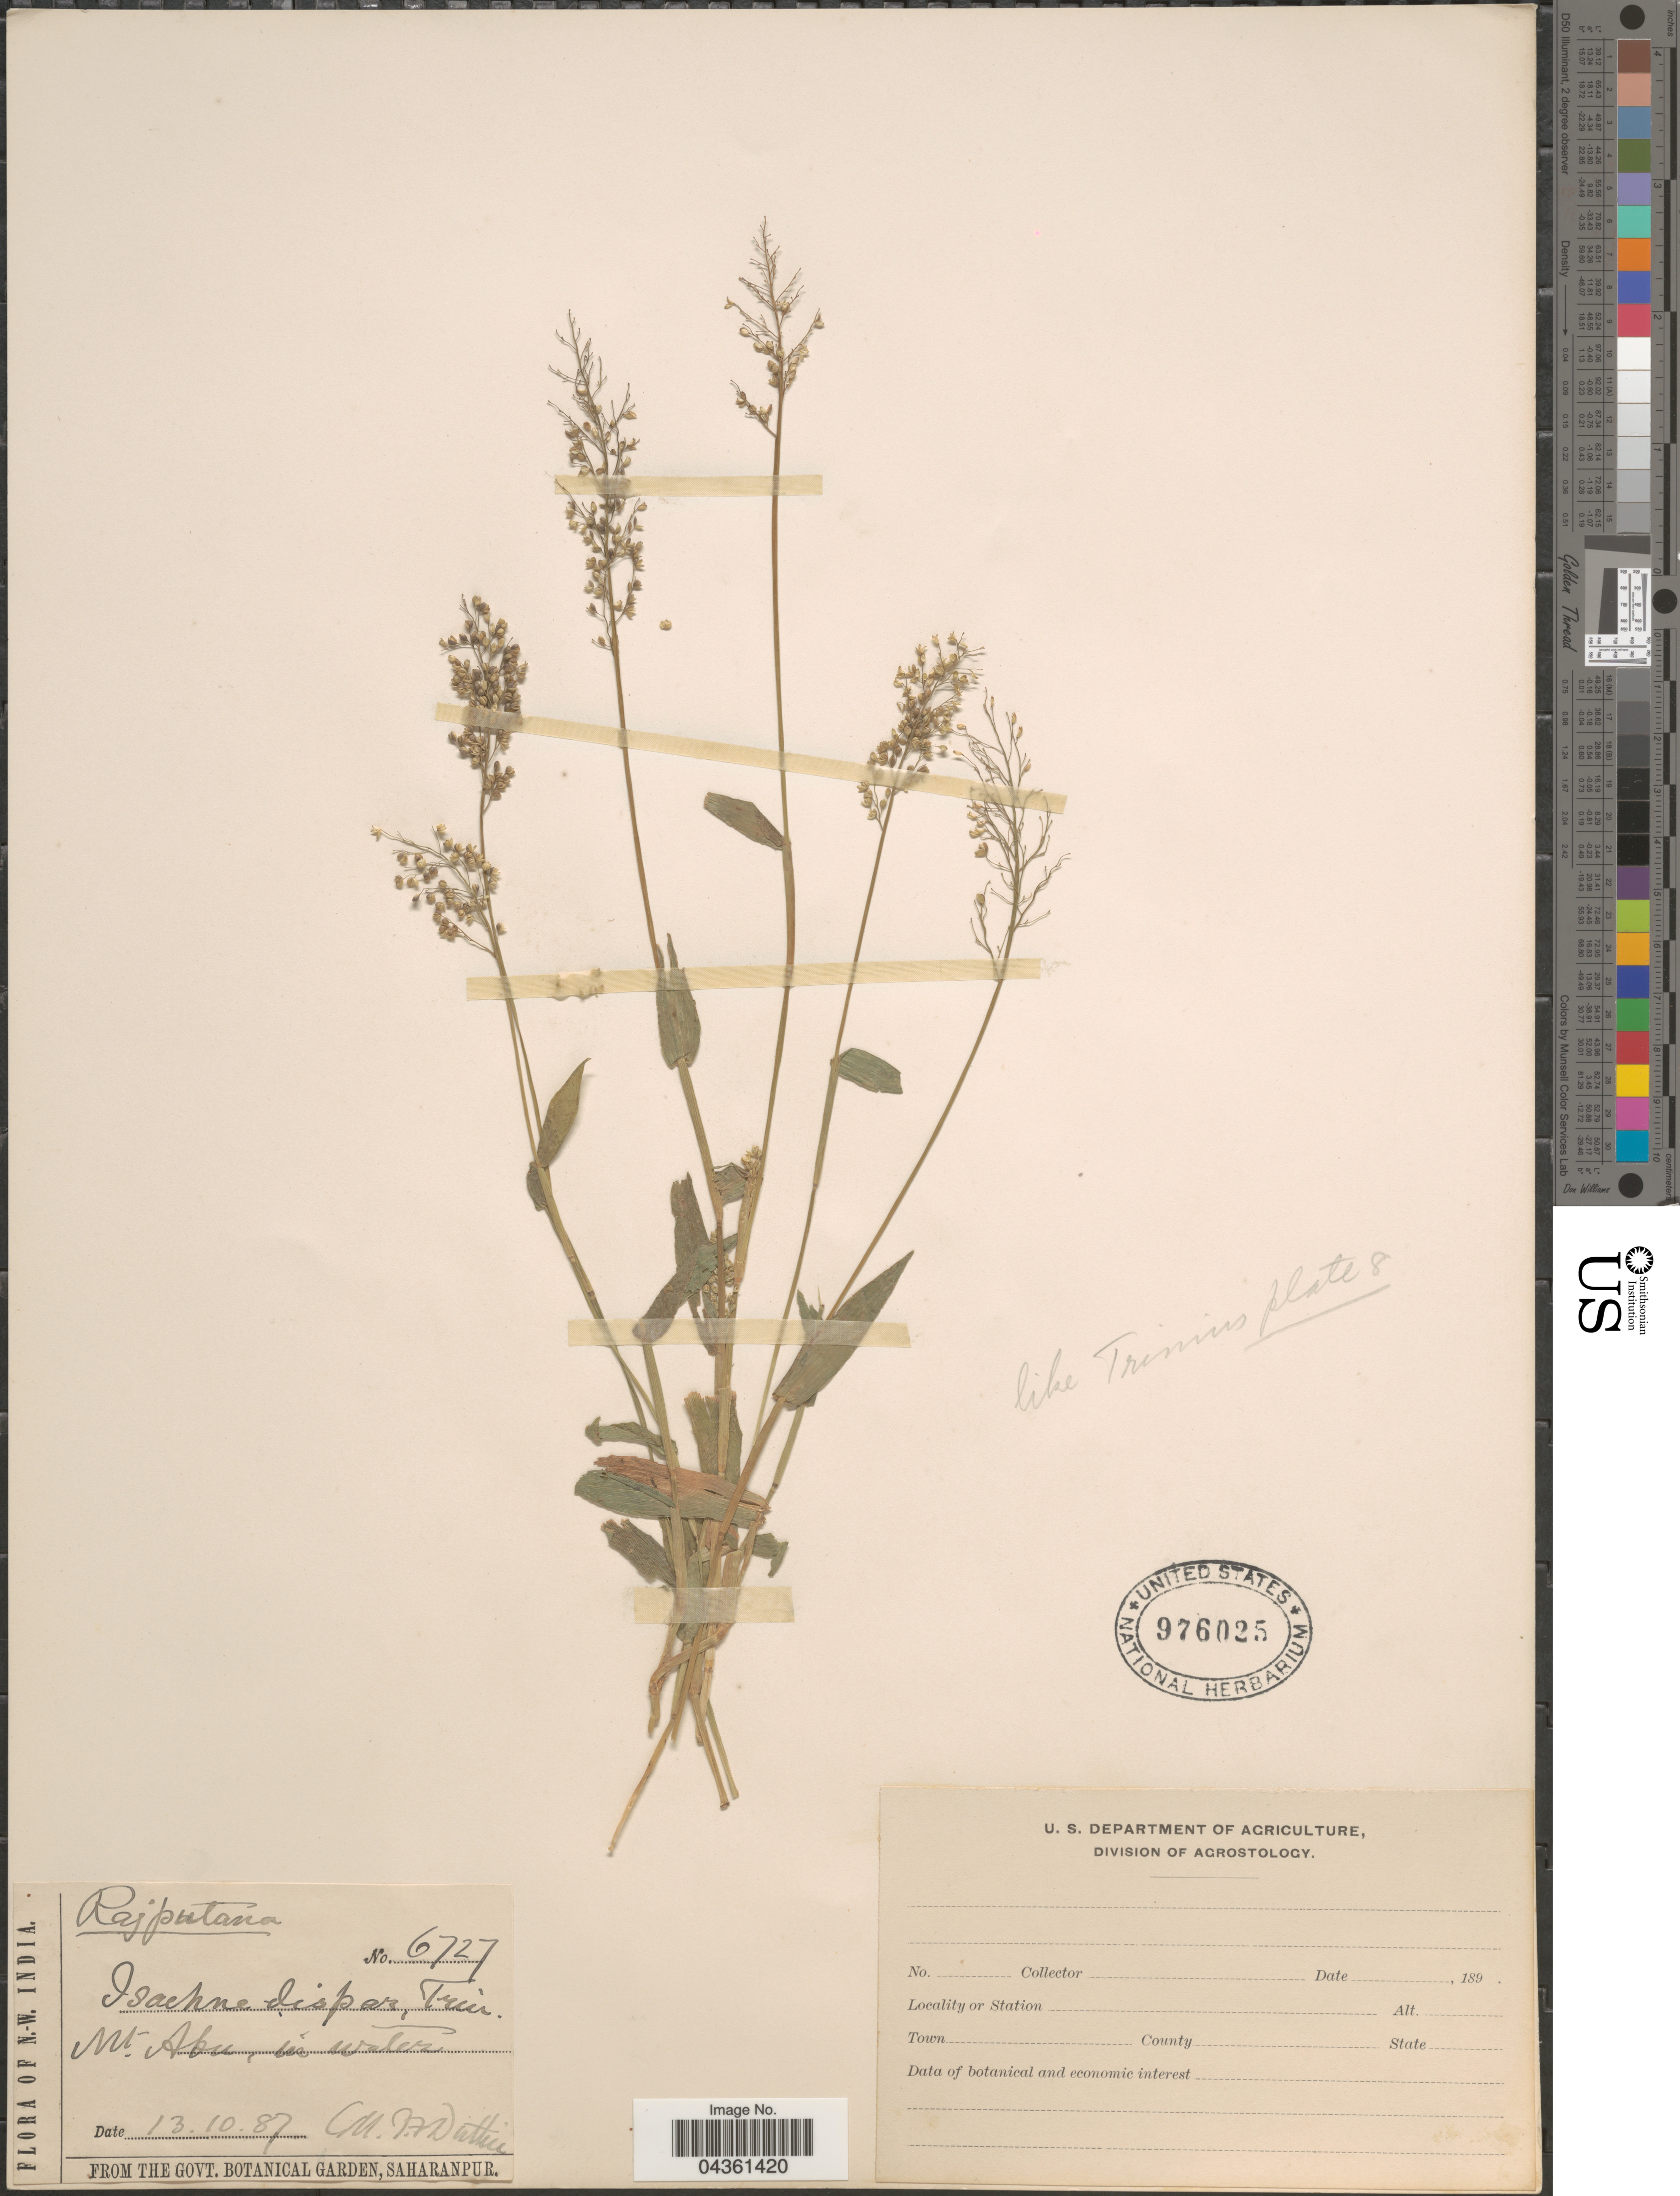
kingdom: Plantae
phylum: Tracheophyta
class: Liliopsida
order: Poales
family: Poaceae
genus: Isachne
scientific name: Isachne globosa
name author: (Thunb.) Kuntze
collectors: J. F. Duthie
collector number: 6727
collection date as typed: Transcribed d/m/y: 13/10/87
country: India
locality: N.-W. India. Mt Abu.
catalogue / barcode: US 976025